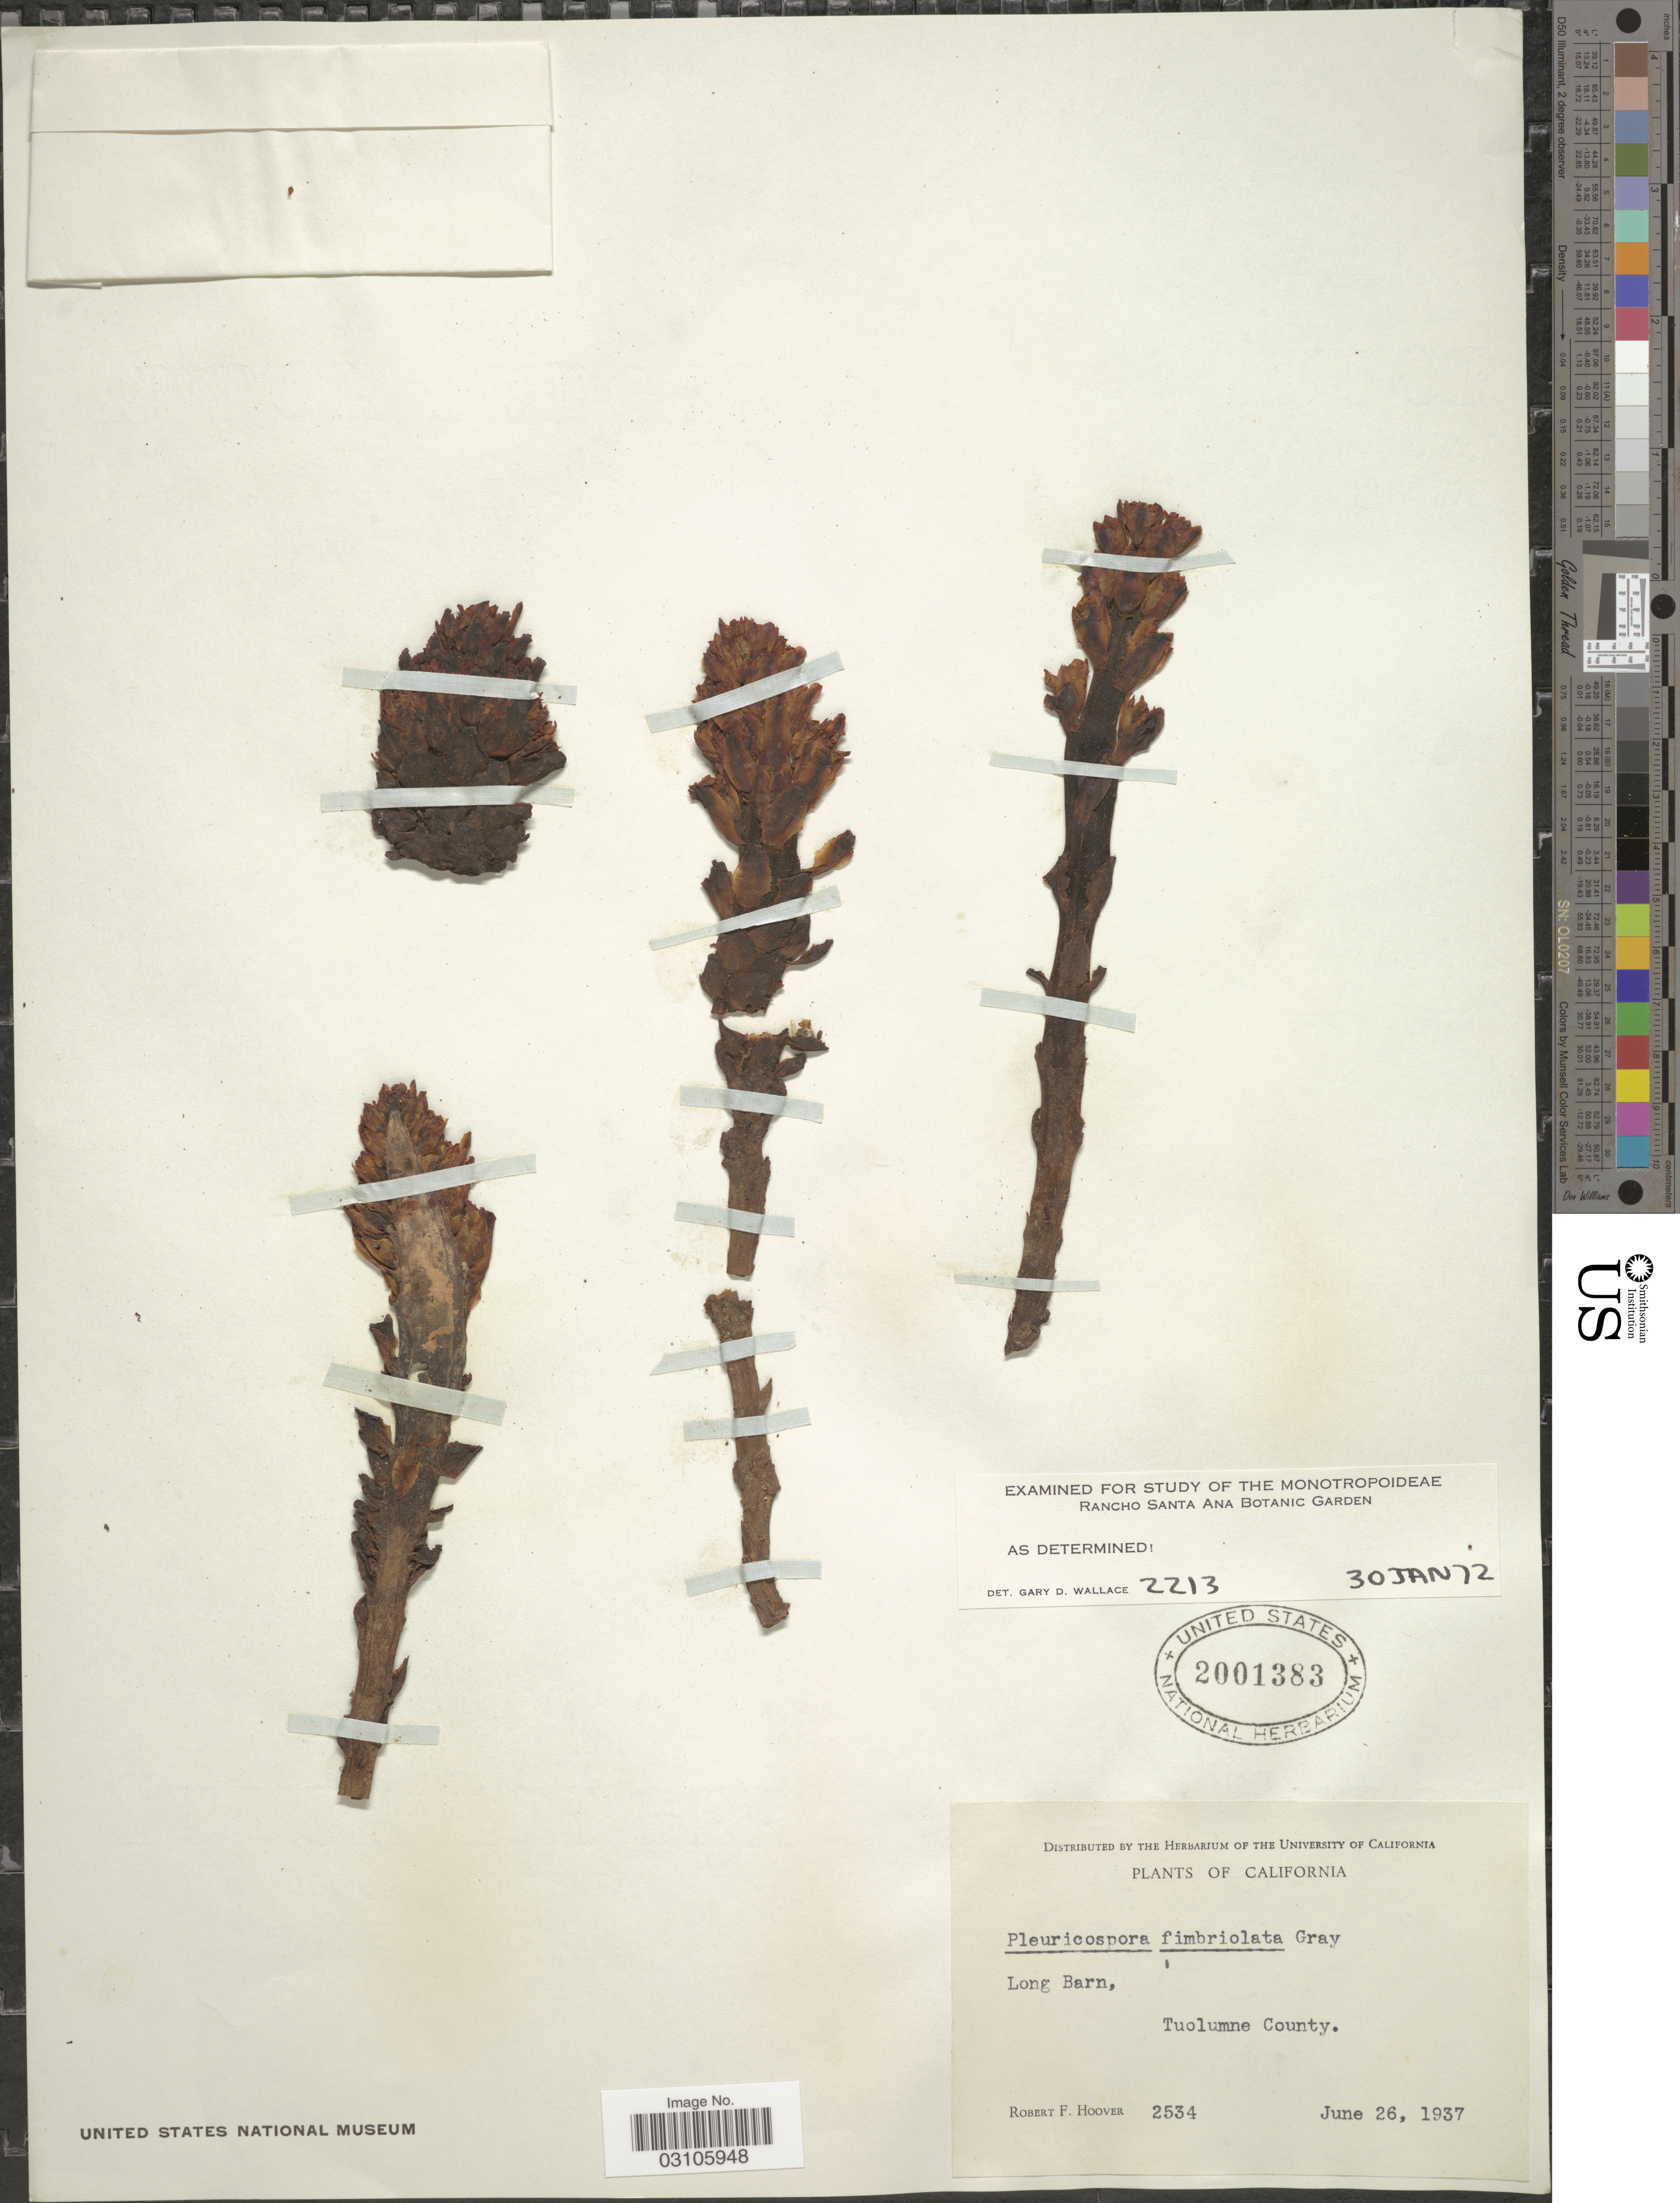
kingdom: Plantae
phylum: Tracheophyta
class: Magnoliopsida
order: Ericales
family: Ericaceae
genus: Pleuricospora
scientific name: Pleuricospora sp.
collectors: R. F. Hoover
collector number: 2534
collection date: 1937-06-26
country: United States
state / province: California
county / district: Tuolumne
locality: Long Barn, Tuolumne County.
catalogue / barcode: US 2001383